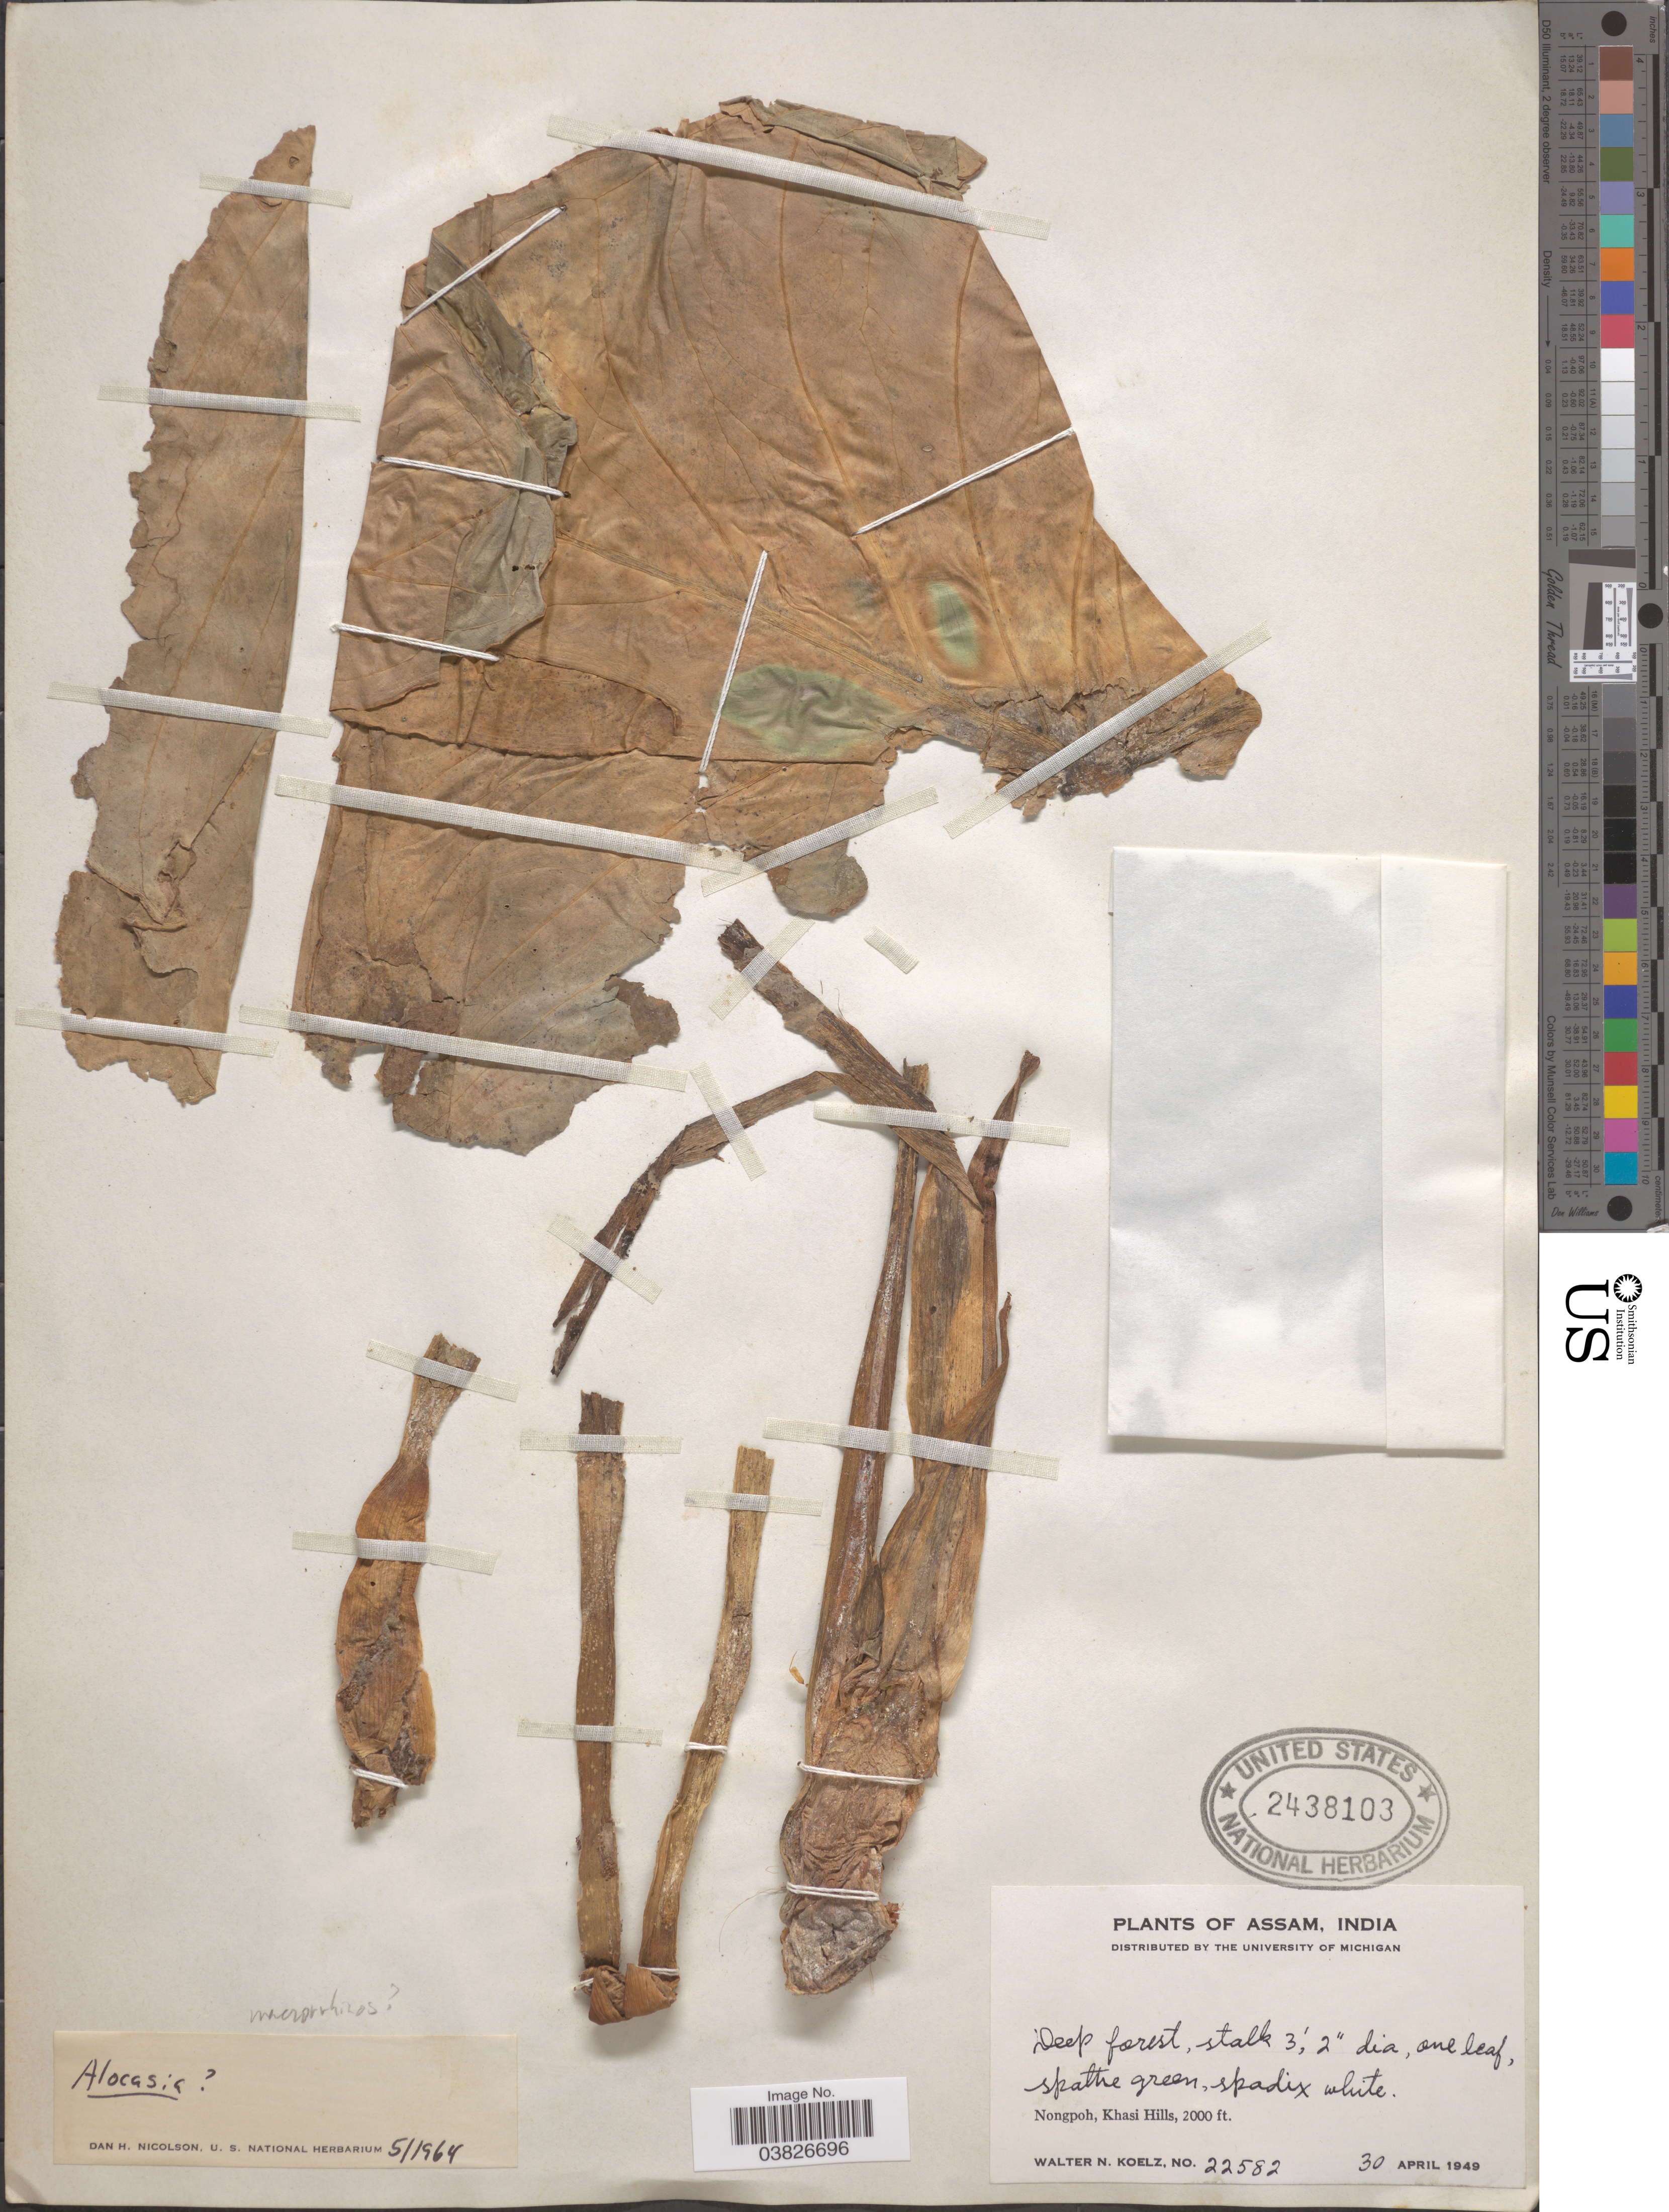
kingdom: Plantae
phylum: Tracheophyta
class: Liliopsida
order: Alismatales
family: Araceae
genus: Alocasia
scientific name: Alocasia macrorrhizos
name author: (L.) G. Don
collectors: W. N. Koelz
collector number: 22582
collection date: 1949-04-30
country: India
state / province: Meghalaya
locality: Nongpoh, Khasi Hills.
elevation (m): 610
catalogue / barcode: US 2438103